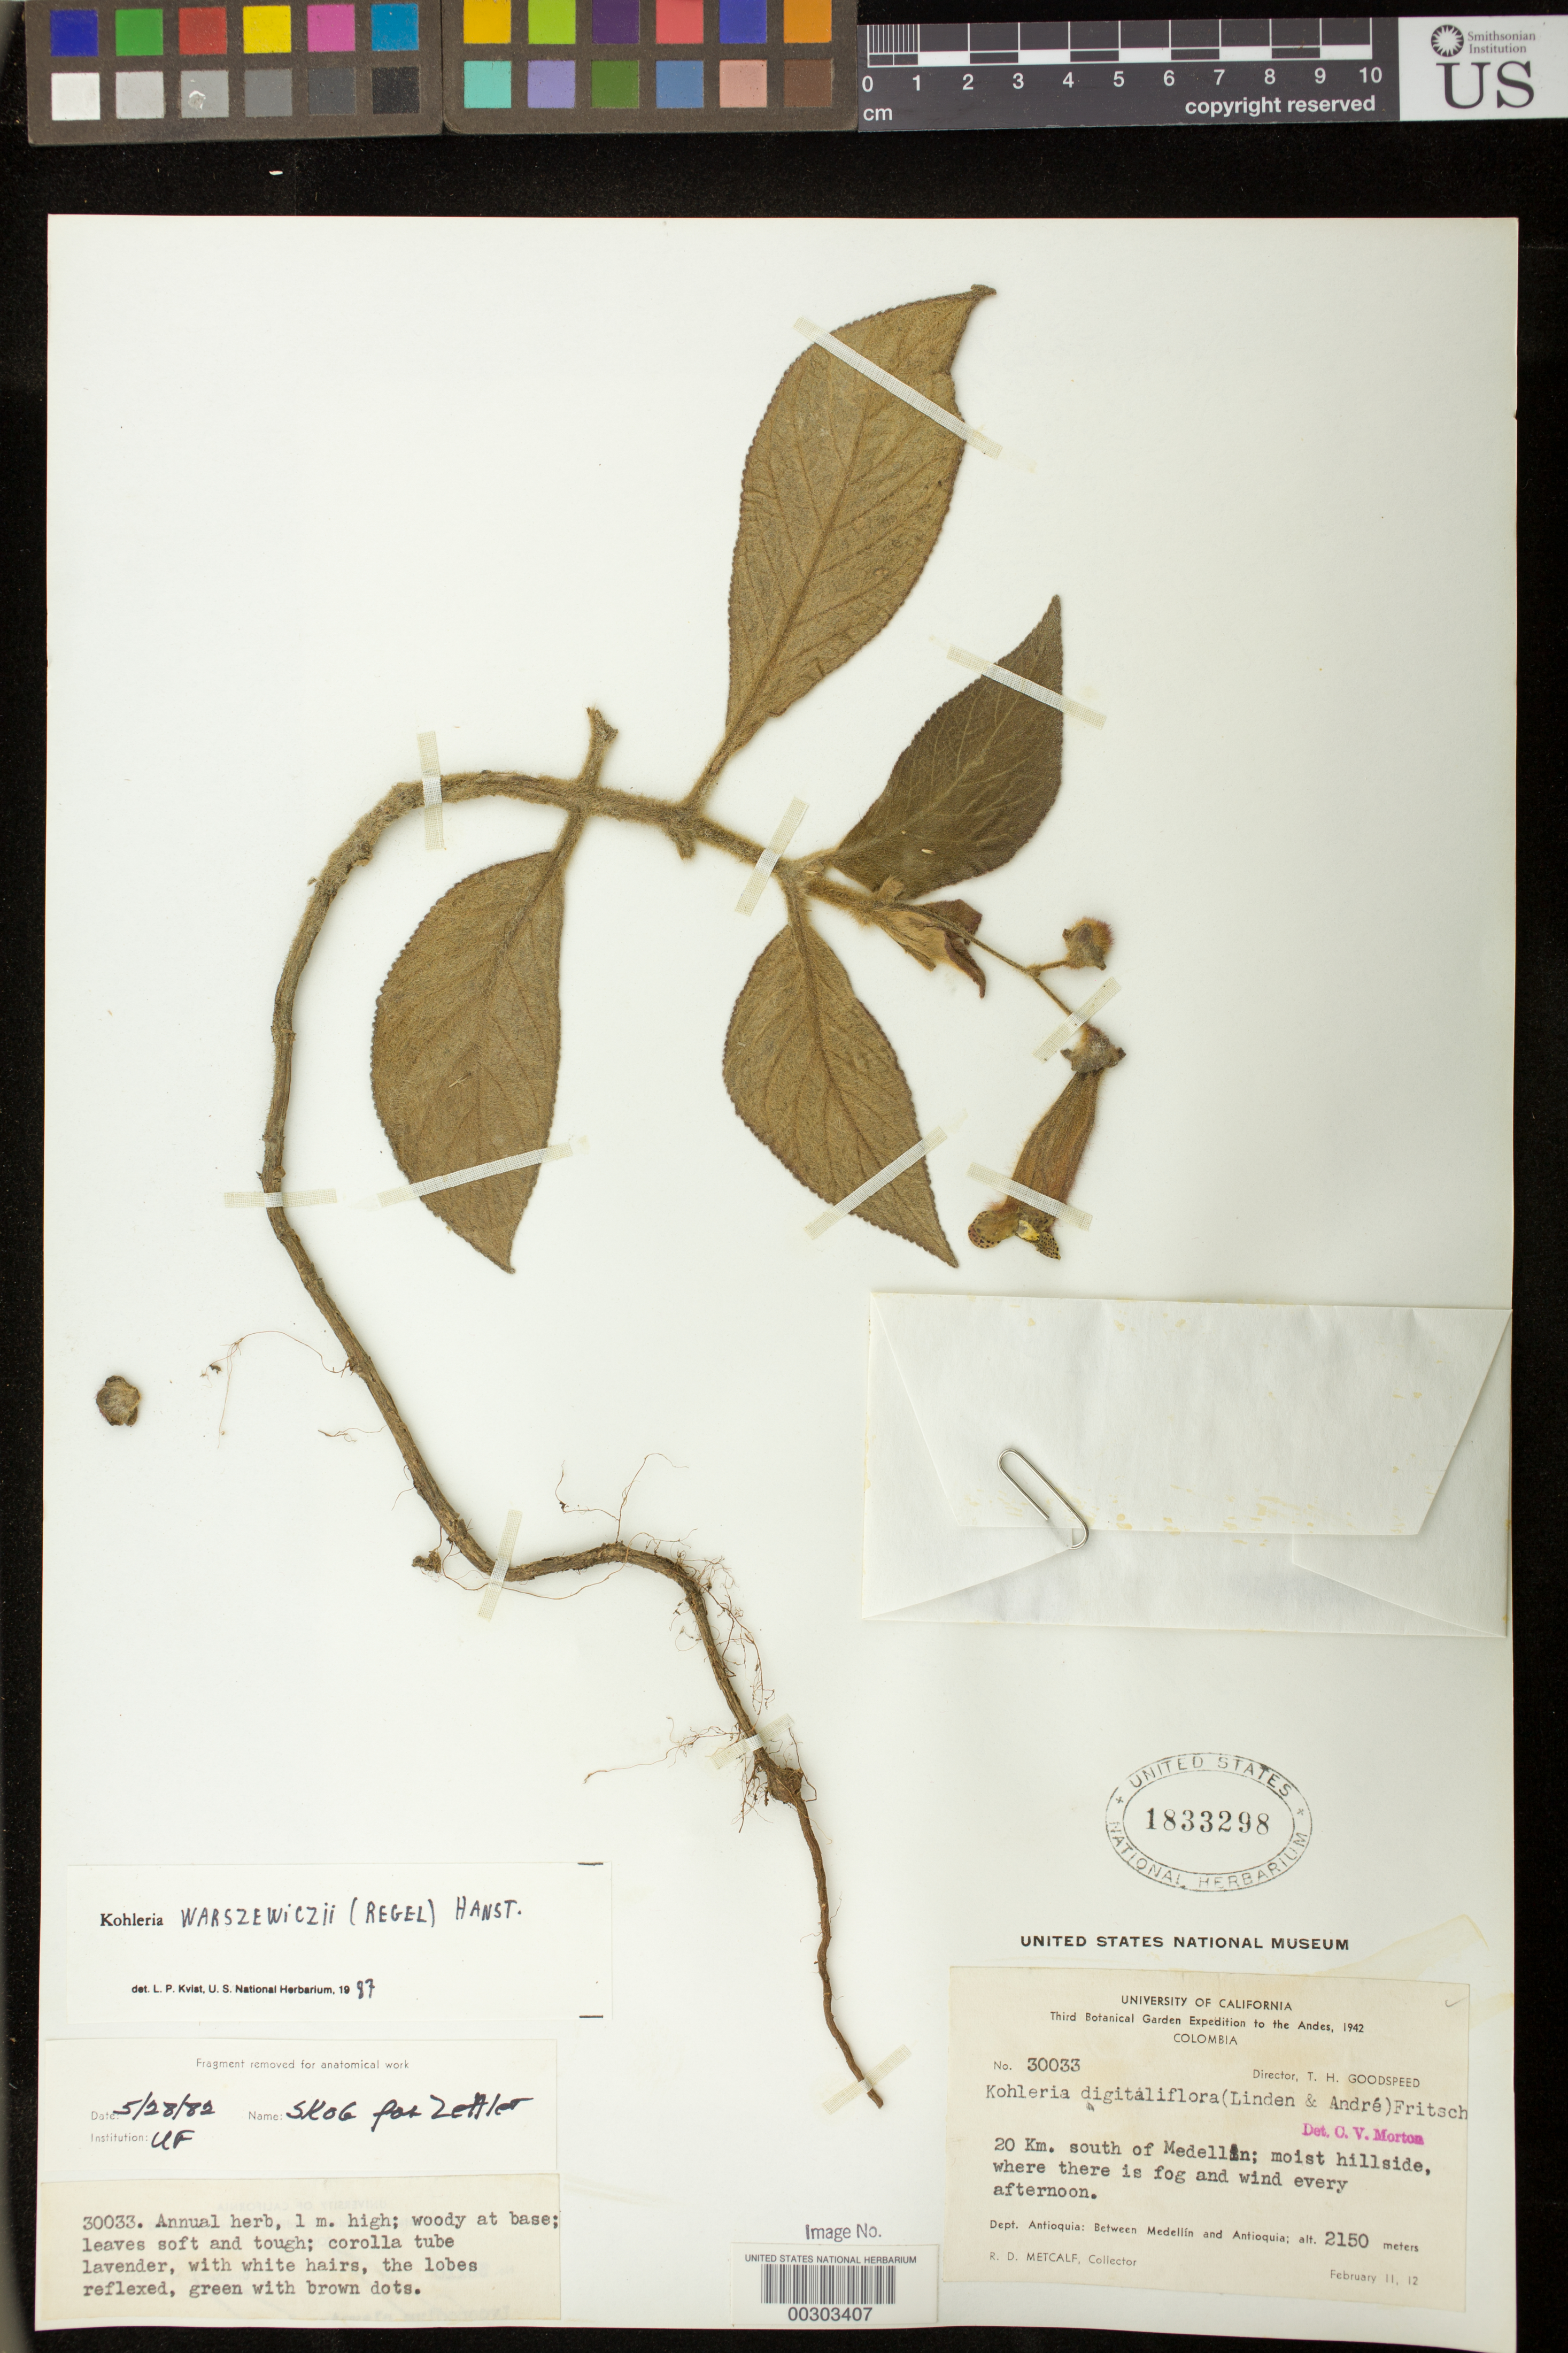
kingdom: Plantae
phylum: Tracheophyta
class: Magnoliopsida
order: Lamiales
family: Gesneriaceae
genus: Kohleria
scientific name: Kohleria warszewiczii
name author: (Regel) Hanst.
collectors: R. D. Metcalf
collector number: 30033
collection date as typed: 11-12 Feb 1942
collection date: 1942-02-11/1942-02-12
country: Colombia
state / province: Antioquia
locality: Between Medellín and Antioquia; 20 km S of Medellín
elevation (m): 2150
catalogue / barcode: US 1833298